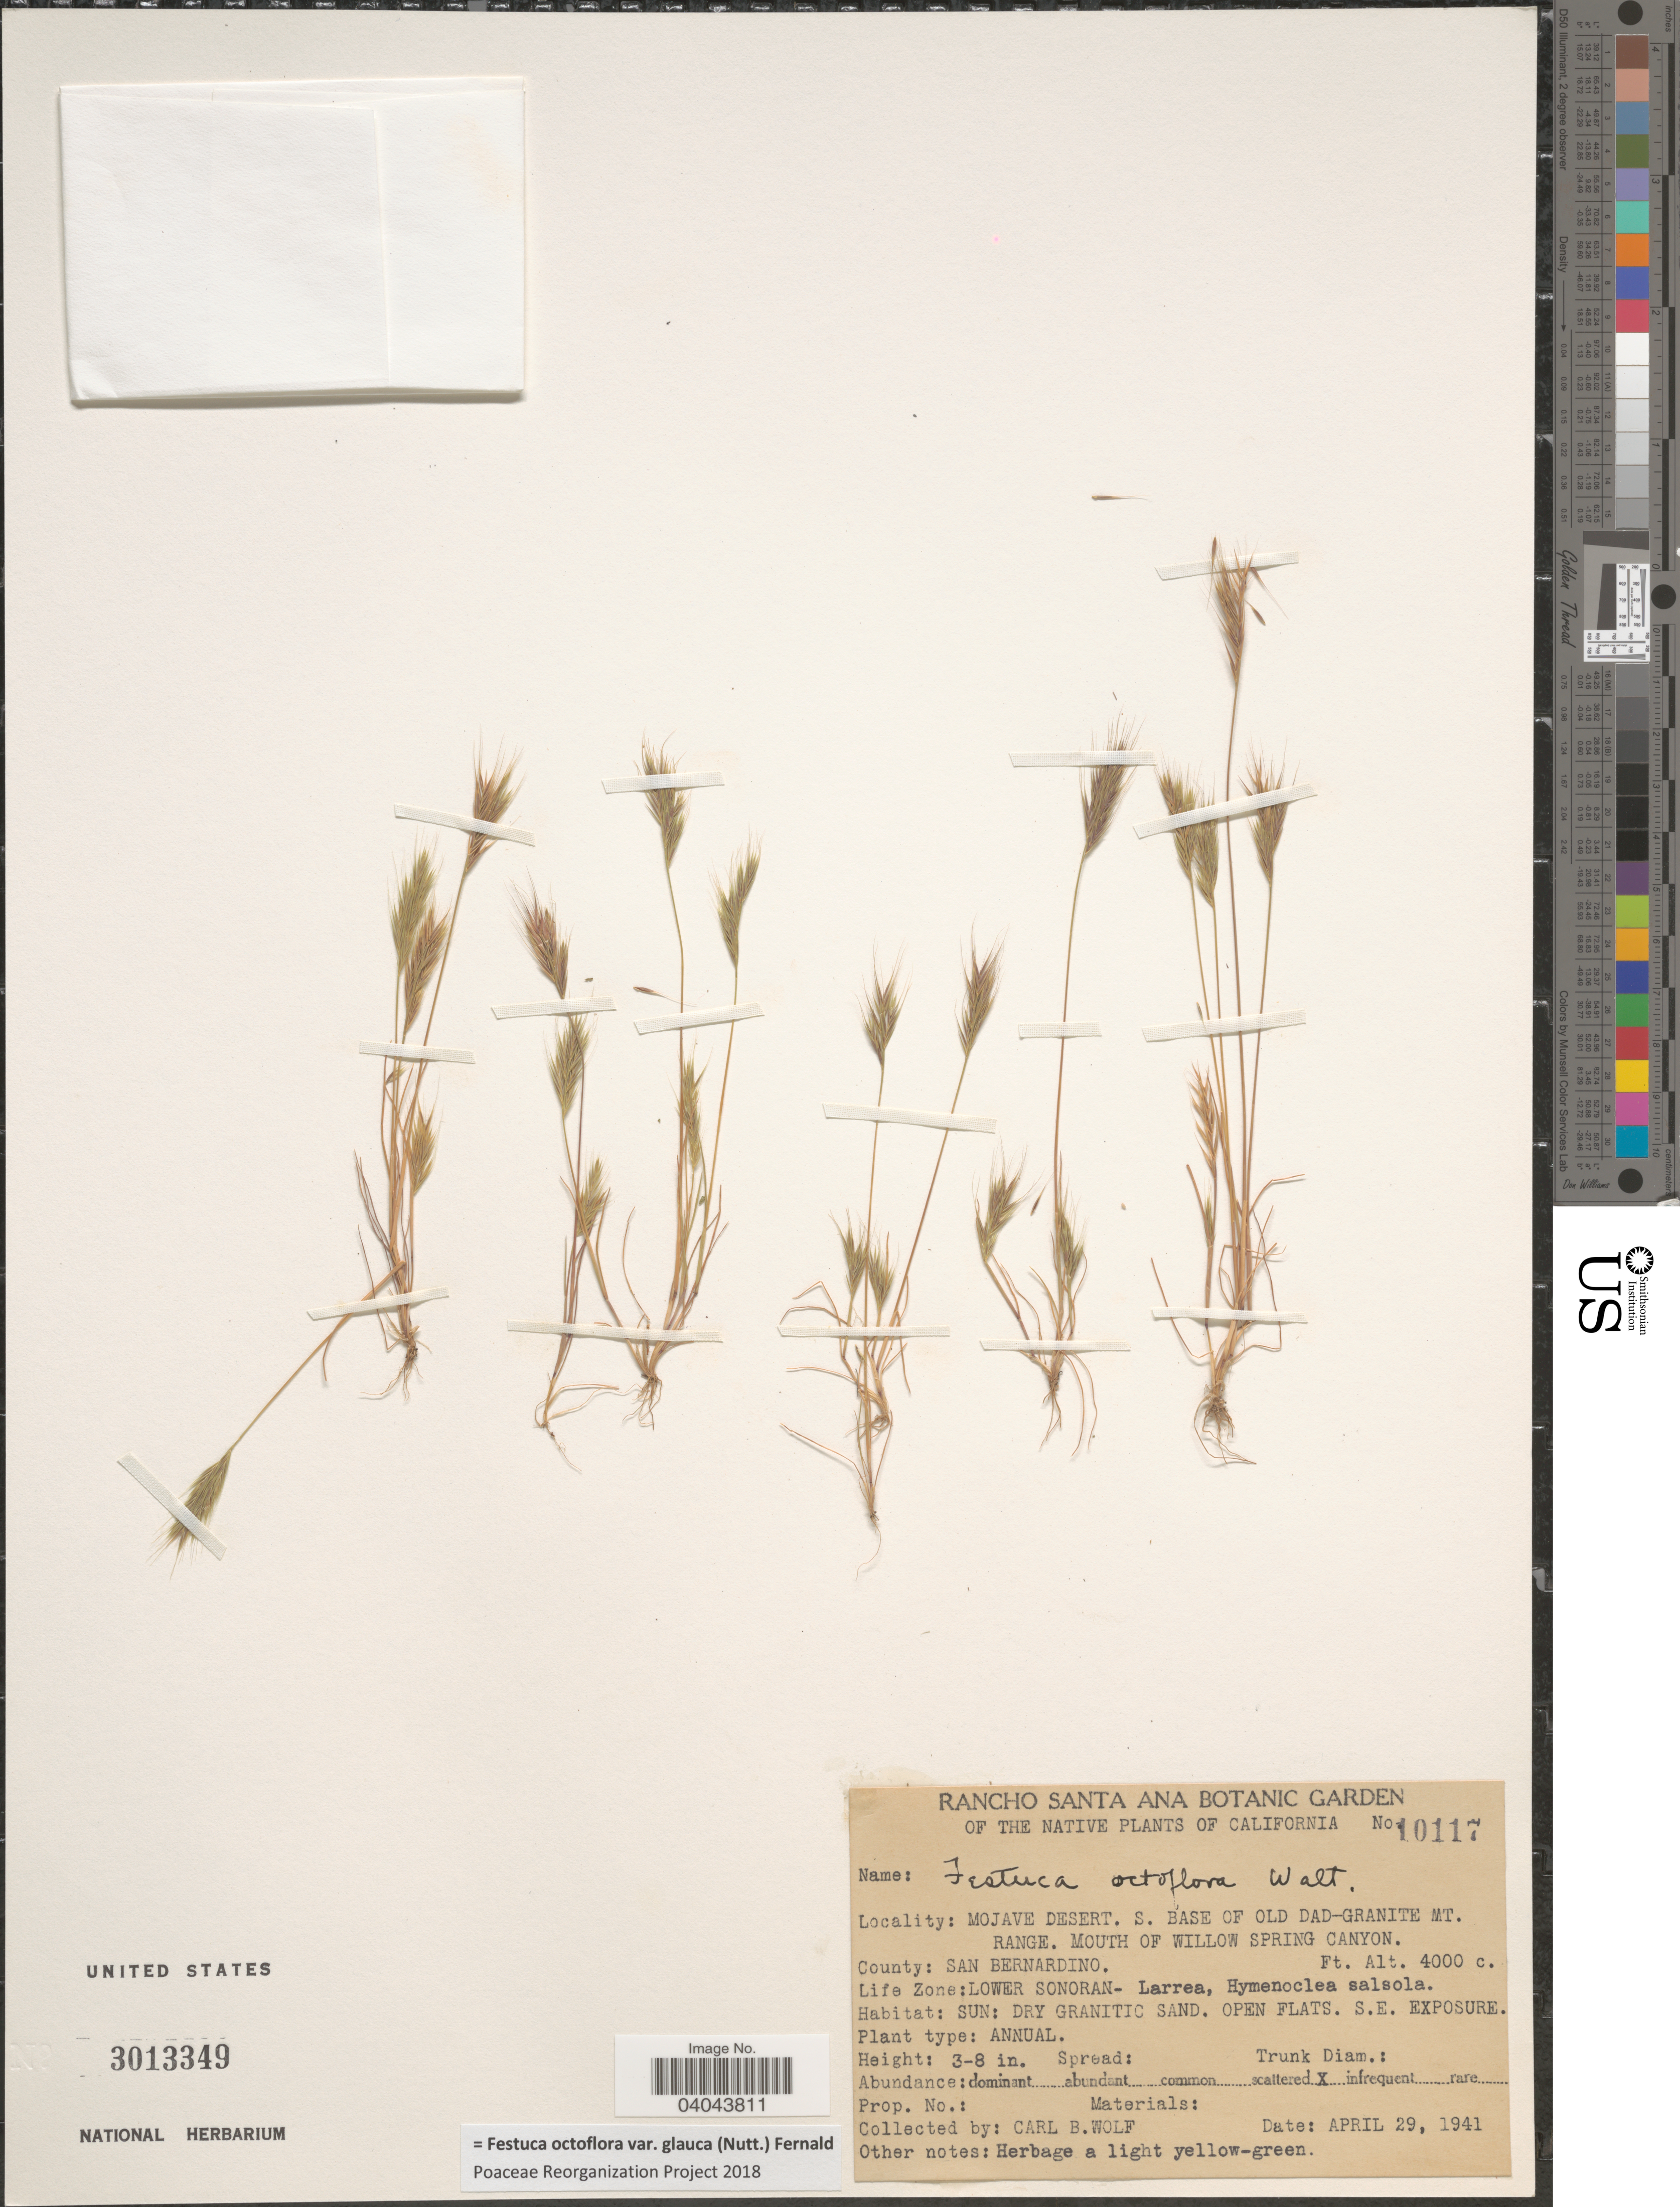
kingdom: Plantae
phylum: Tracheophyta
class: Liliopsida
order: Poales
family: Poaceae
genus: Festuca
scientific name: Festuca octoflora var. glauca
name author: (Nutt.) Fernald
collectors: C. B. Wolf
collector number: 10117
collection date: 1941-04-29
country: United States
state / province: California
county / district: San Bernardino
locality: Mojave Desert. S. Base of Old Dad-Granite Mt. Range. Mouth of Willow Spring Canyon. County: San Bernardino. Life Zone: Lower Sonoran. S. E. Exposure.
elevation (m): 1219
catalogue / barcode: US 3013349